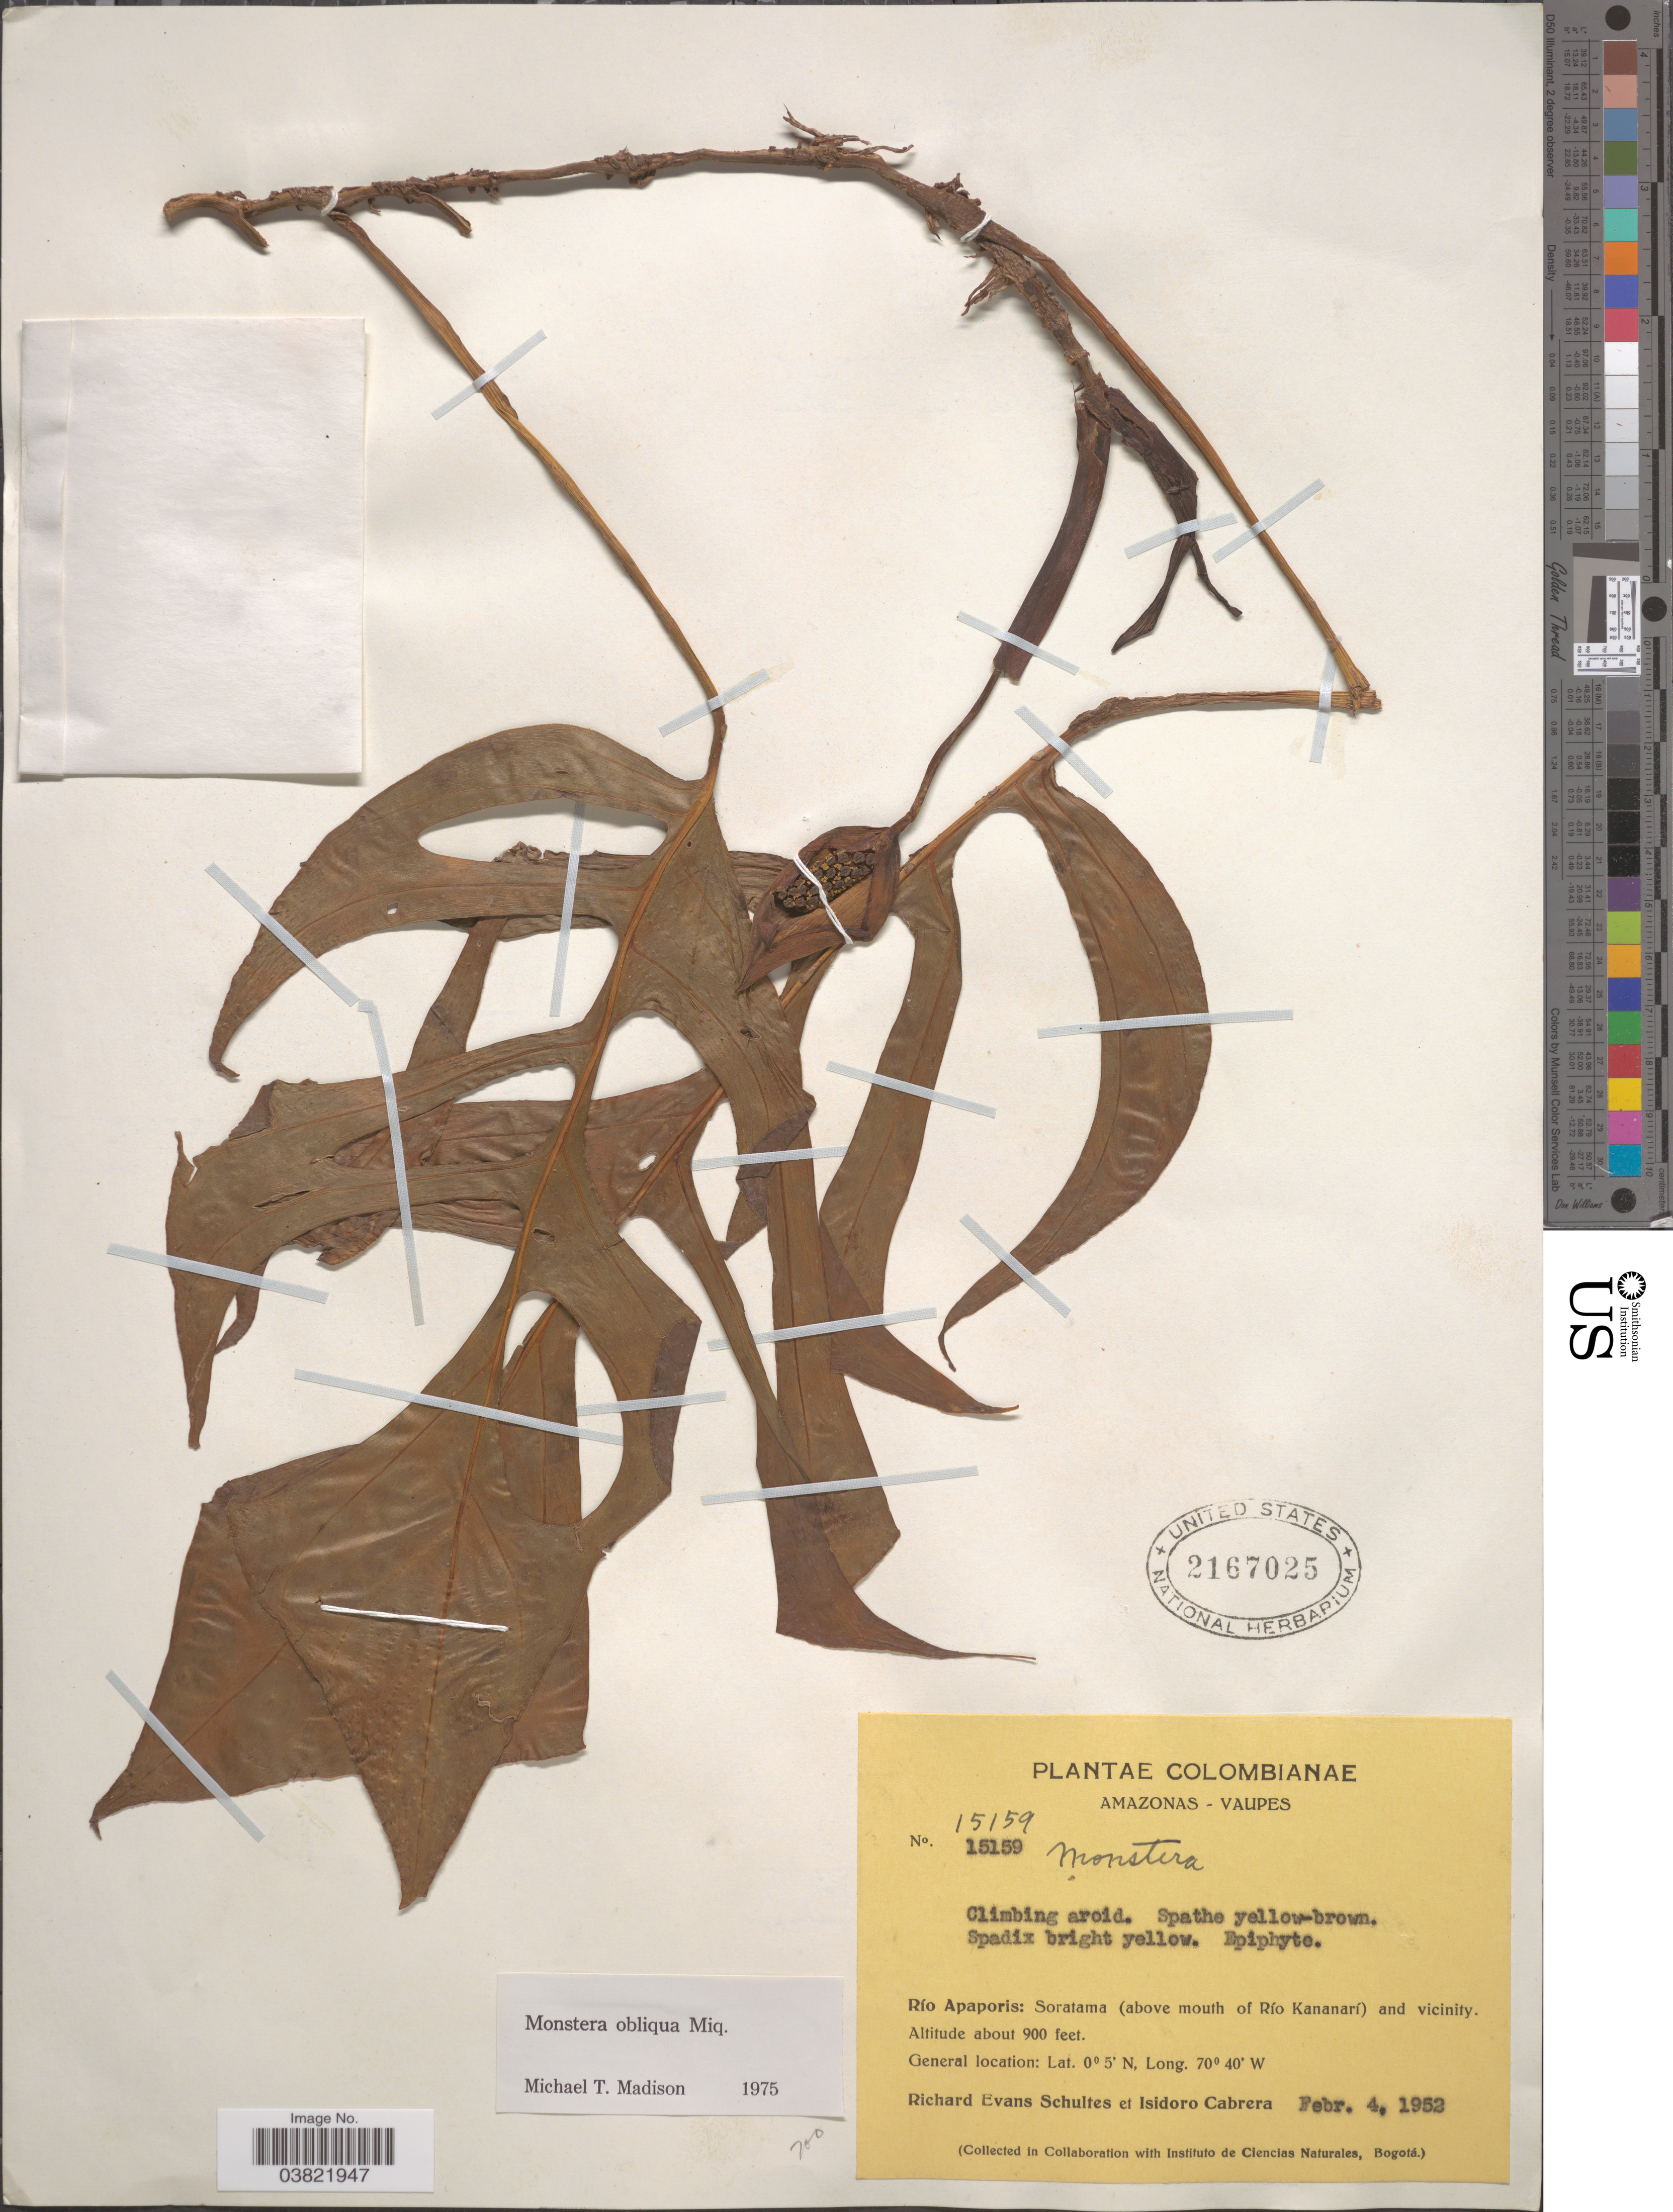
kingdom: Plantae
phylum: Tracheophyta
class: Liliopsida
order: Alismatales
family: Araceae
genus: Monstera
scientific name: Monstera obliqua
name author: Miq.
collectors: R. E. Schultes & I. Cabrera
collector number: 15159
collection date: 1952-02-04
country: Colombia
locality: Amazonas-Vaupes. Río Apaporis: Soratama (above mouth of Río Kananarí) and vicinity.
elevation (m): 274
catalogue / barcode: US 2167025